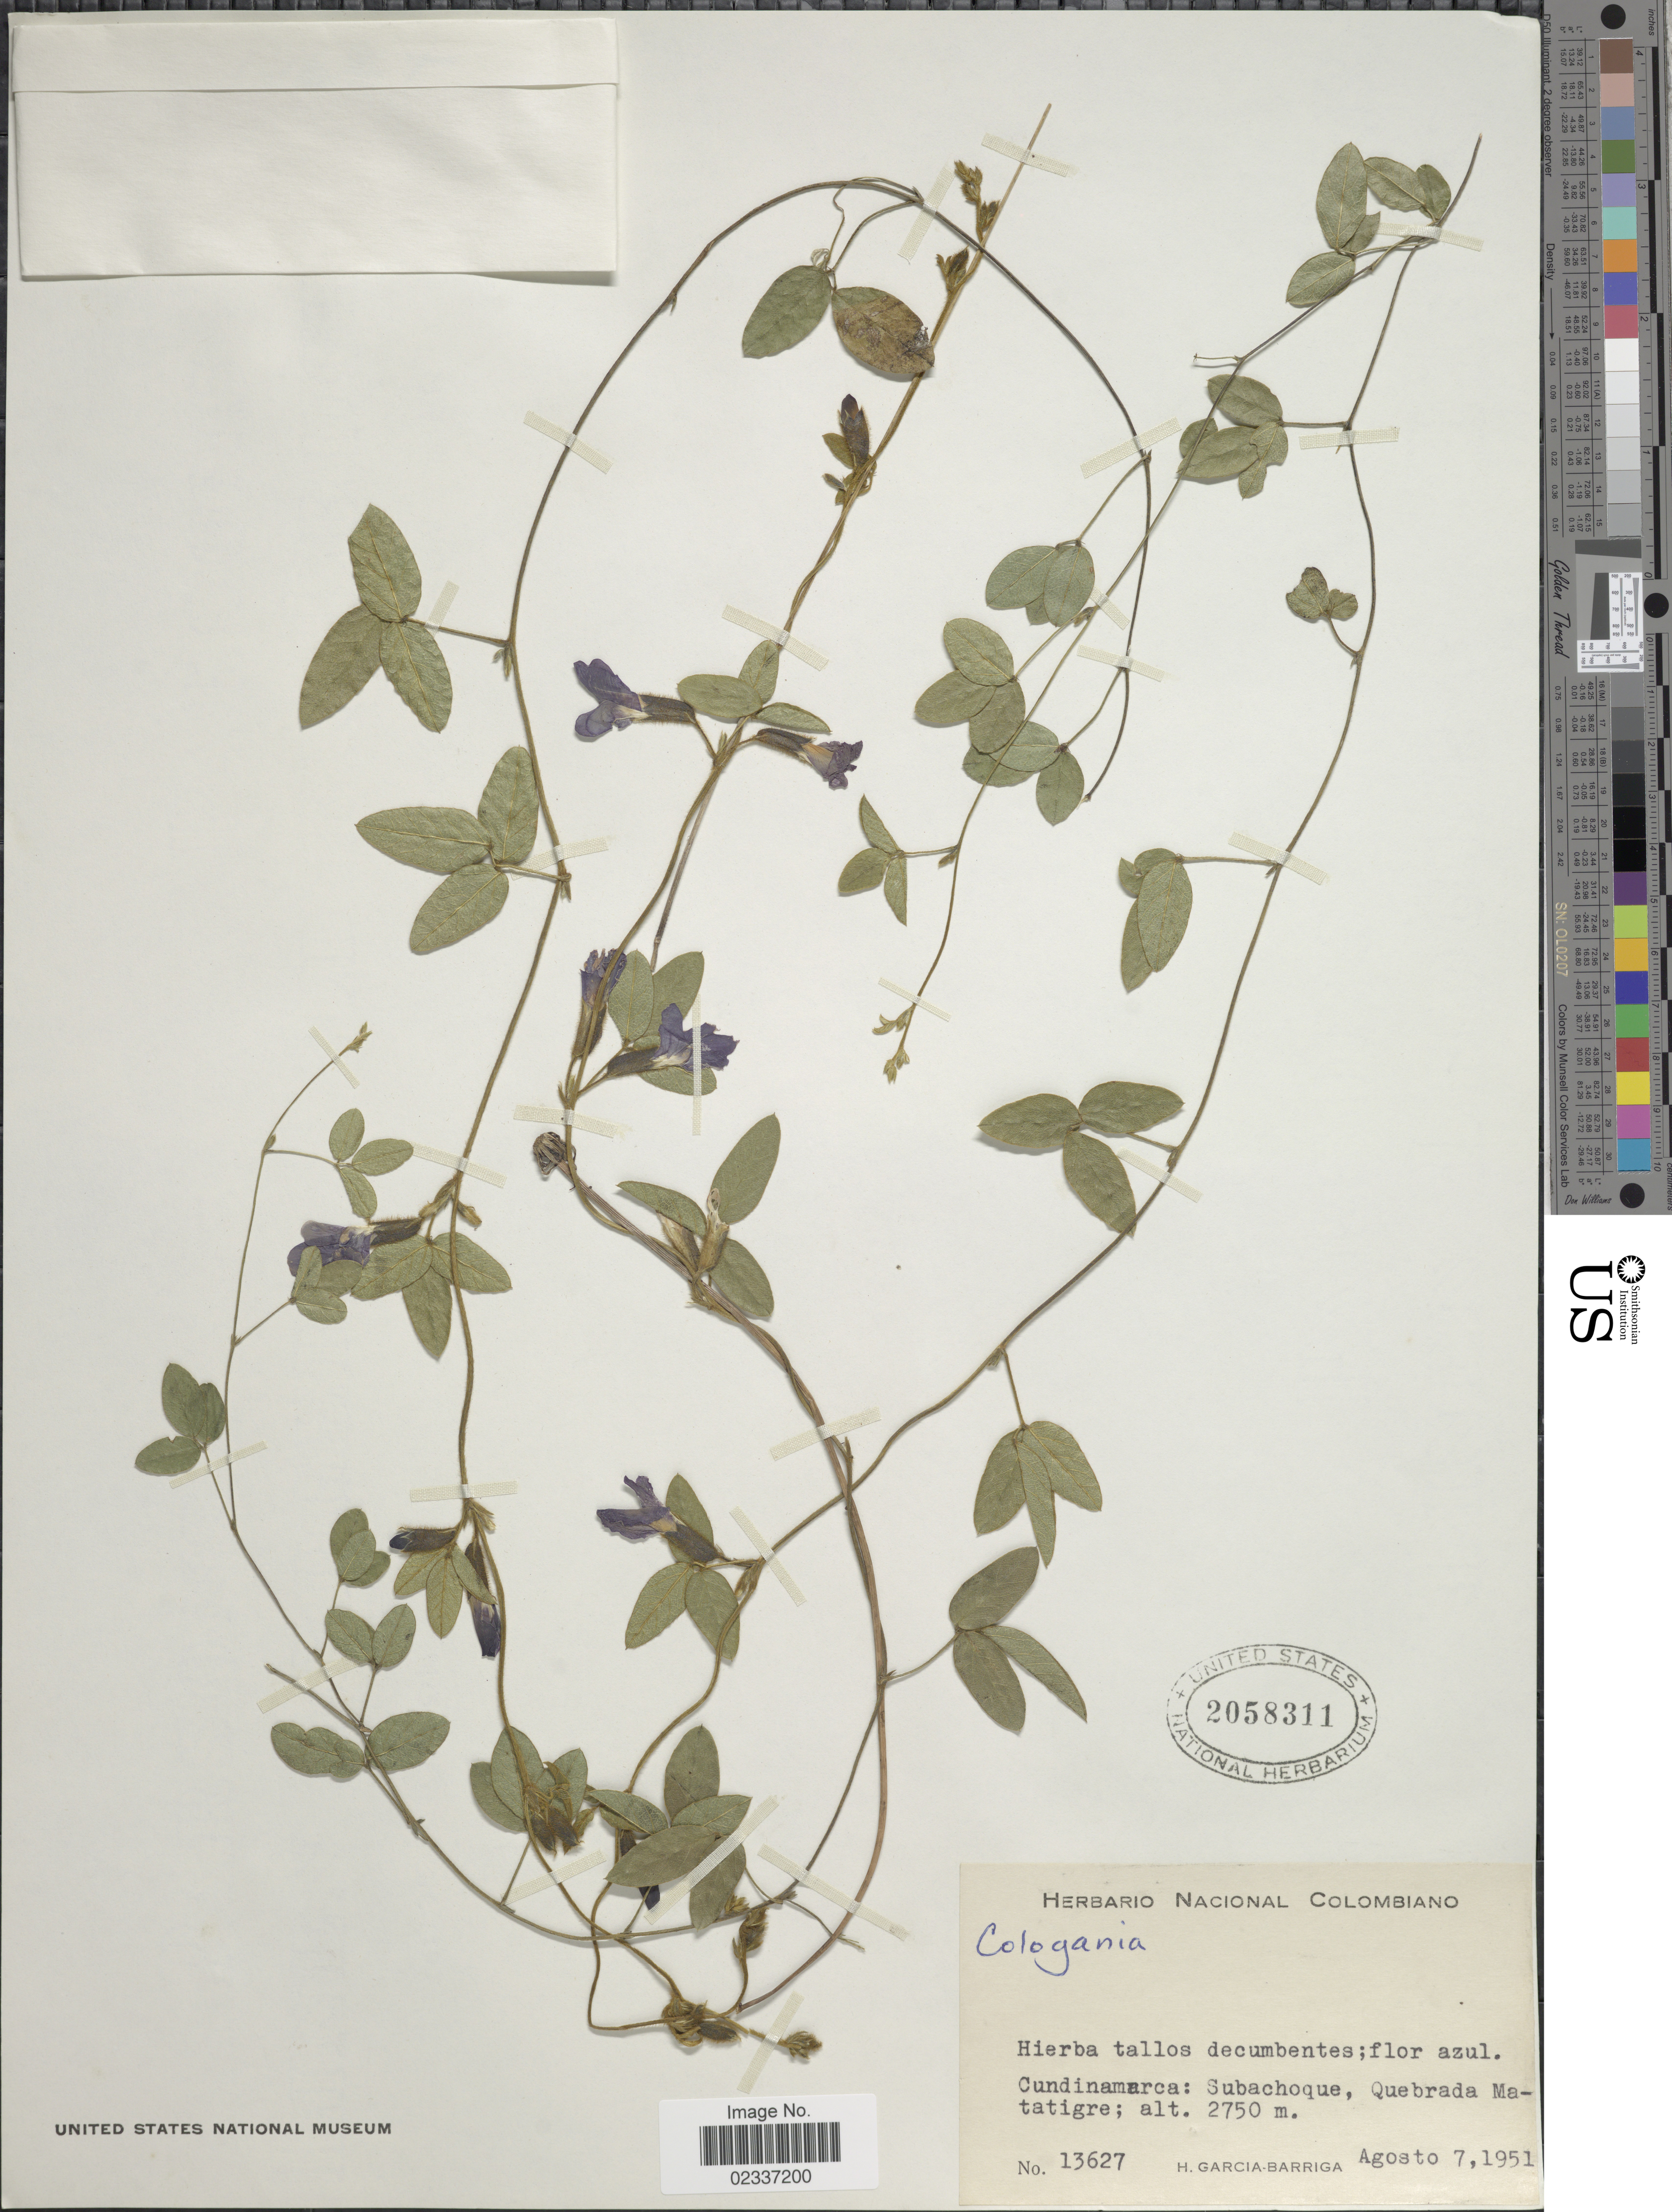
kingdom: Plantae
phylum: Tracheophyta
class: Magnoliopsida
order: Fabales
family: Fabaceae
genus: Cologania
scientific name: Cologania broussonetii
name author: (Balb.) DC.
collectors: H. García Barriga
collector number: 13627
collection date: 1951-08-07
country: Colombia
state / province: Cundinamarca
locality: Subachoque, Quebrada Matatigre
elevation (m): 2750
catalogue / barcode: US 2058311